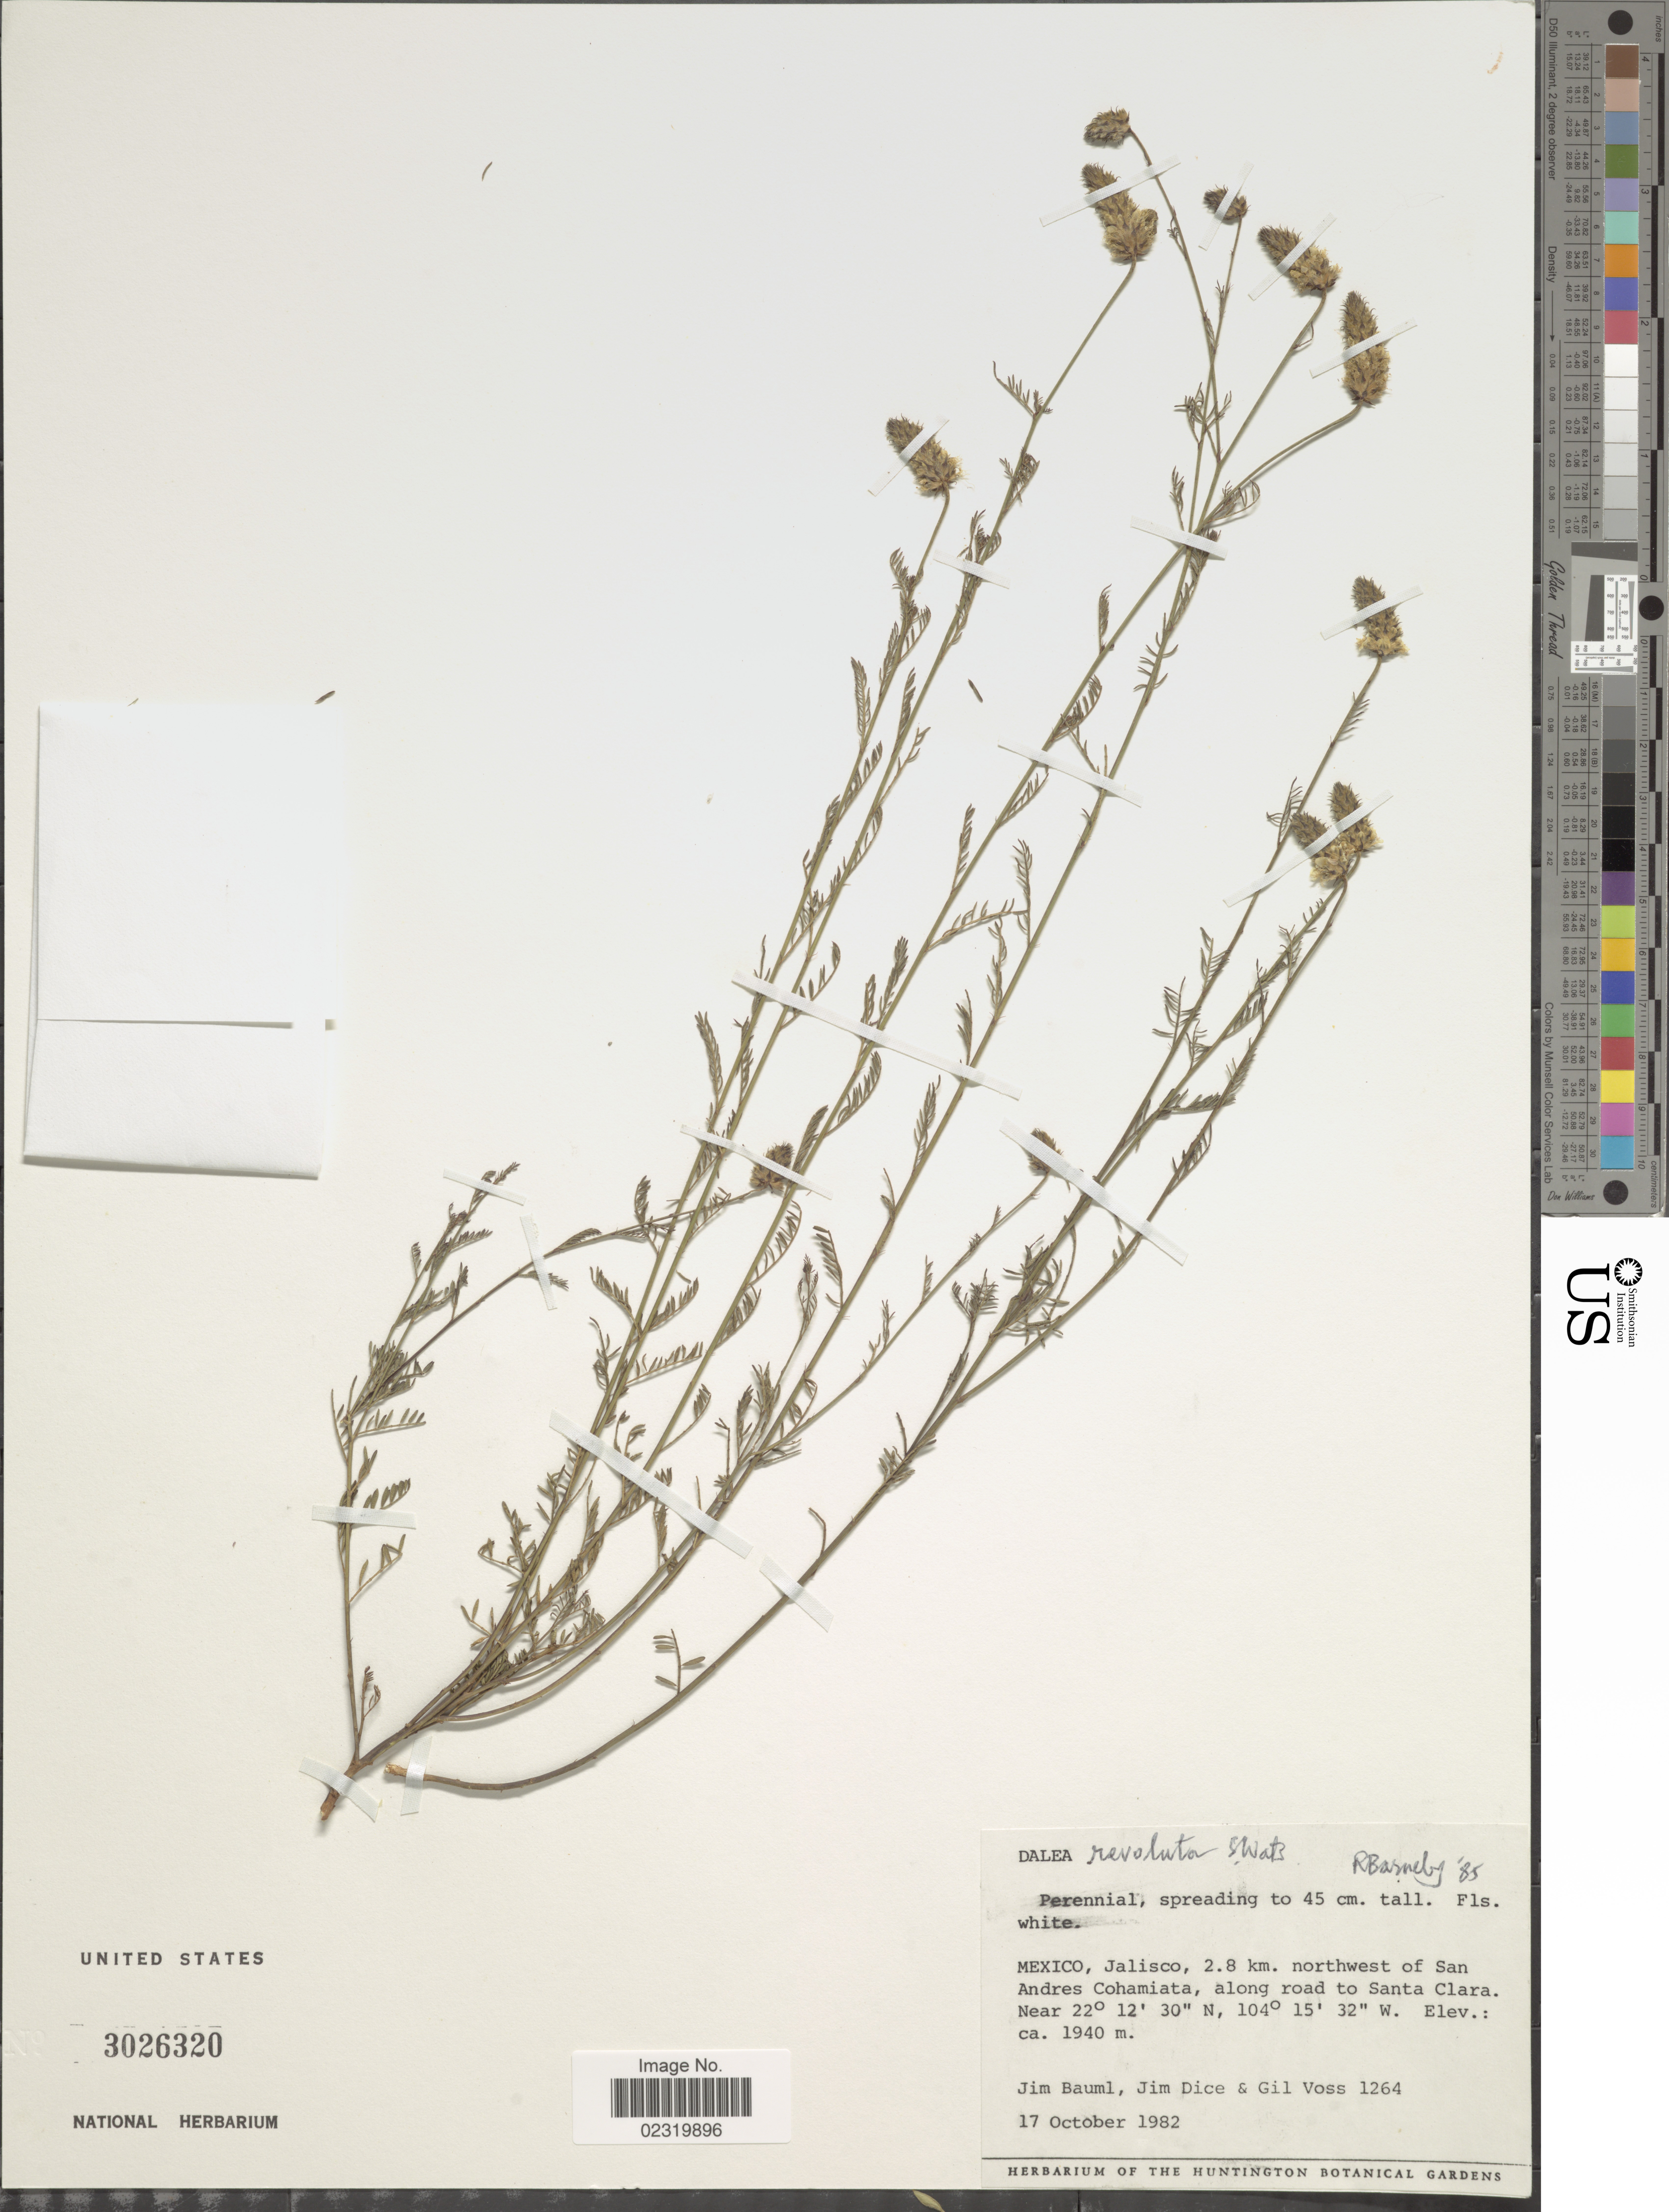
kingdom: Plantae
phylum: Tracheophyta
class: Magnoliopsida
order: Fabales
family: Fabaceae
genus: Dalea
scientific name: Dalea revoluta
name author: S. Watson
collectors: J. Bauml, J. Dice & G. Voss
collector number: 1264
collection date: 1982-10-17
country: Mexico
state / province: Jalisco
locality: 2.8 km. northwest of San Andres Cohamiata, along road to Santa Clara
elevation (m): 1940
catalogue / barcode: US 3026320